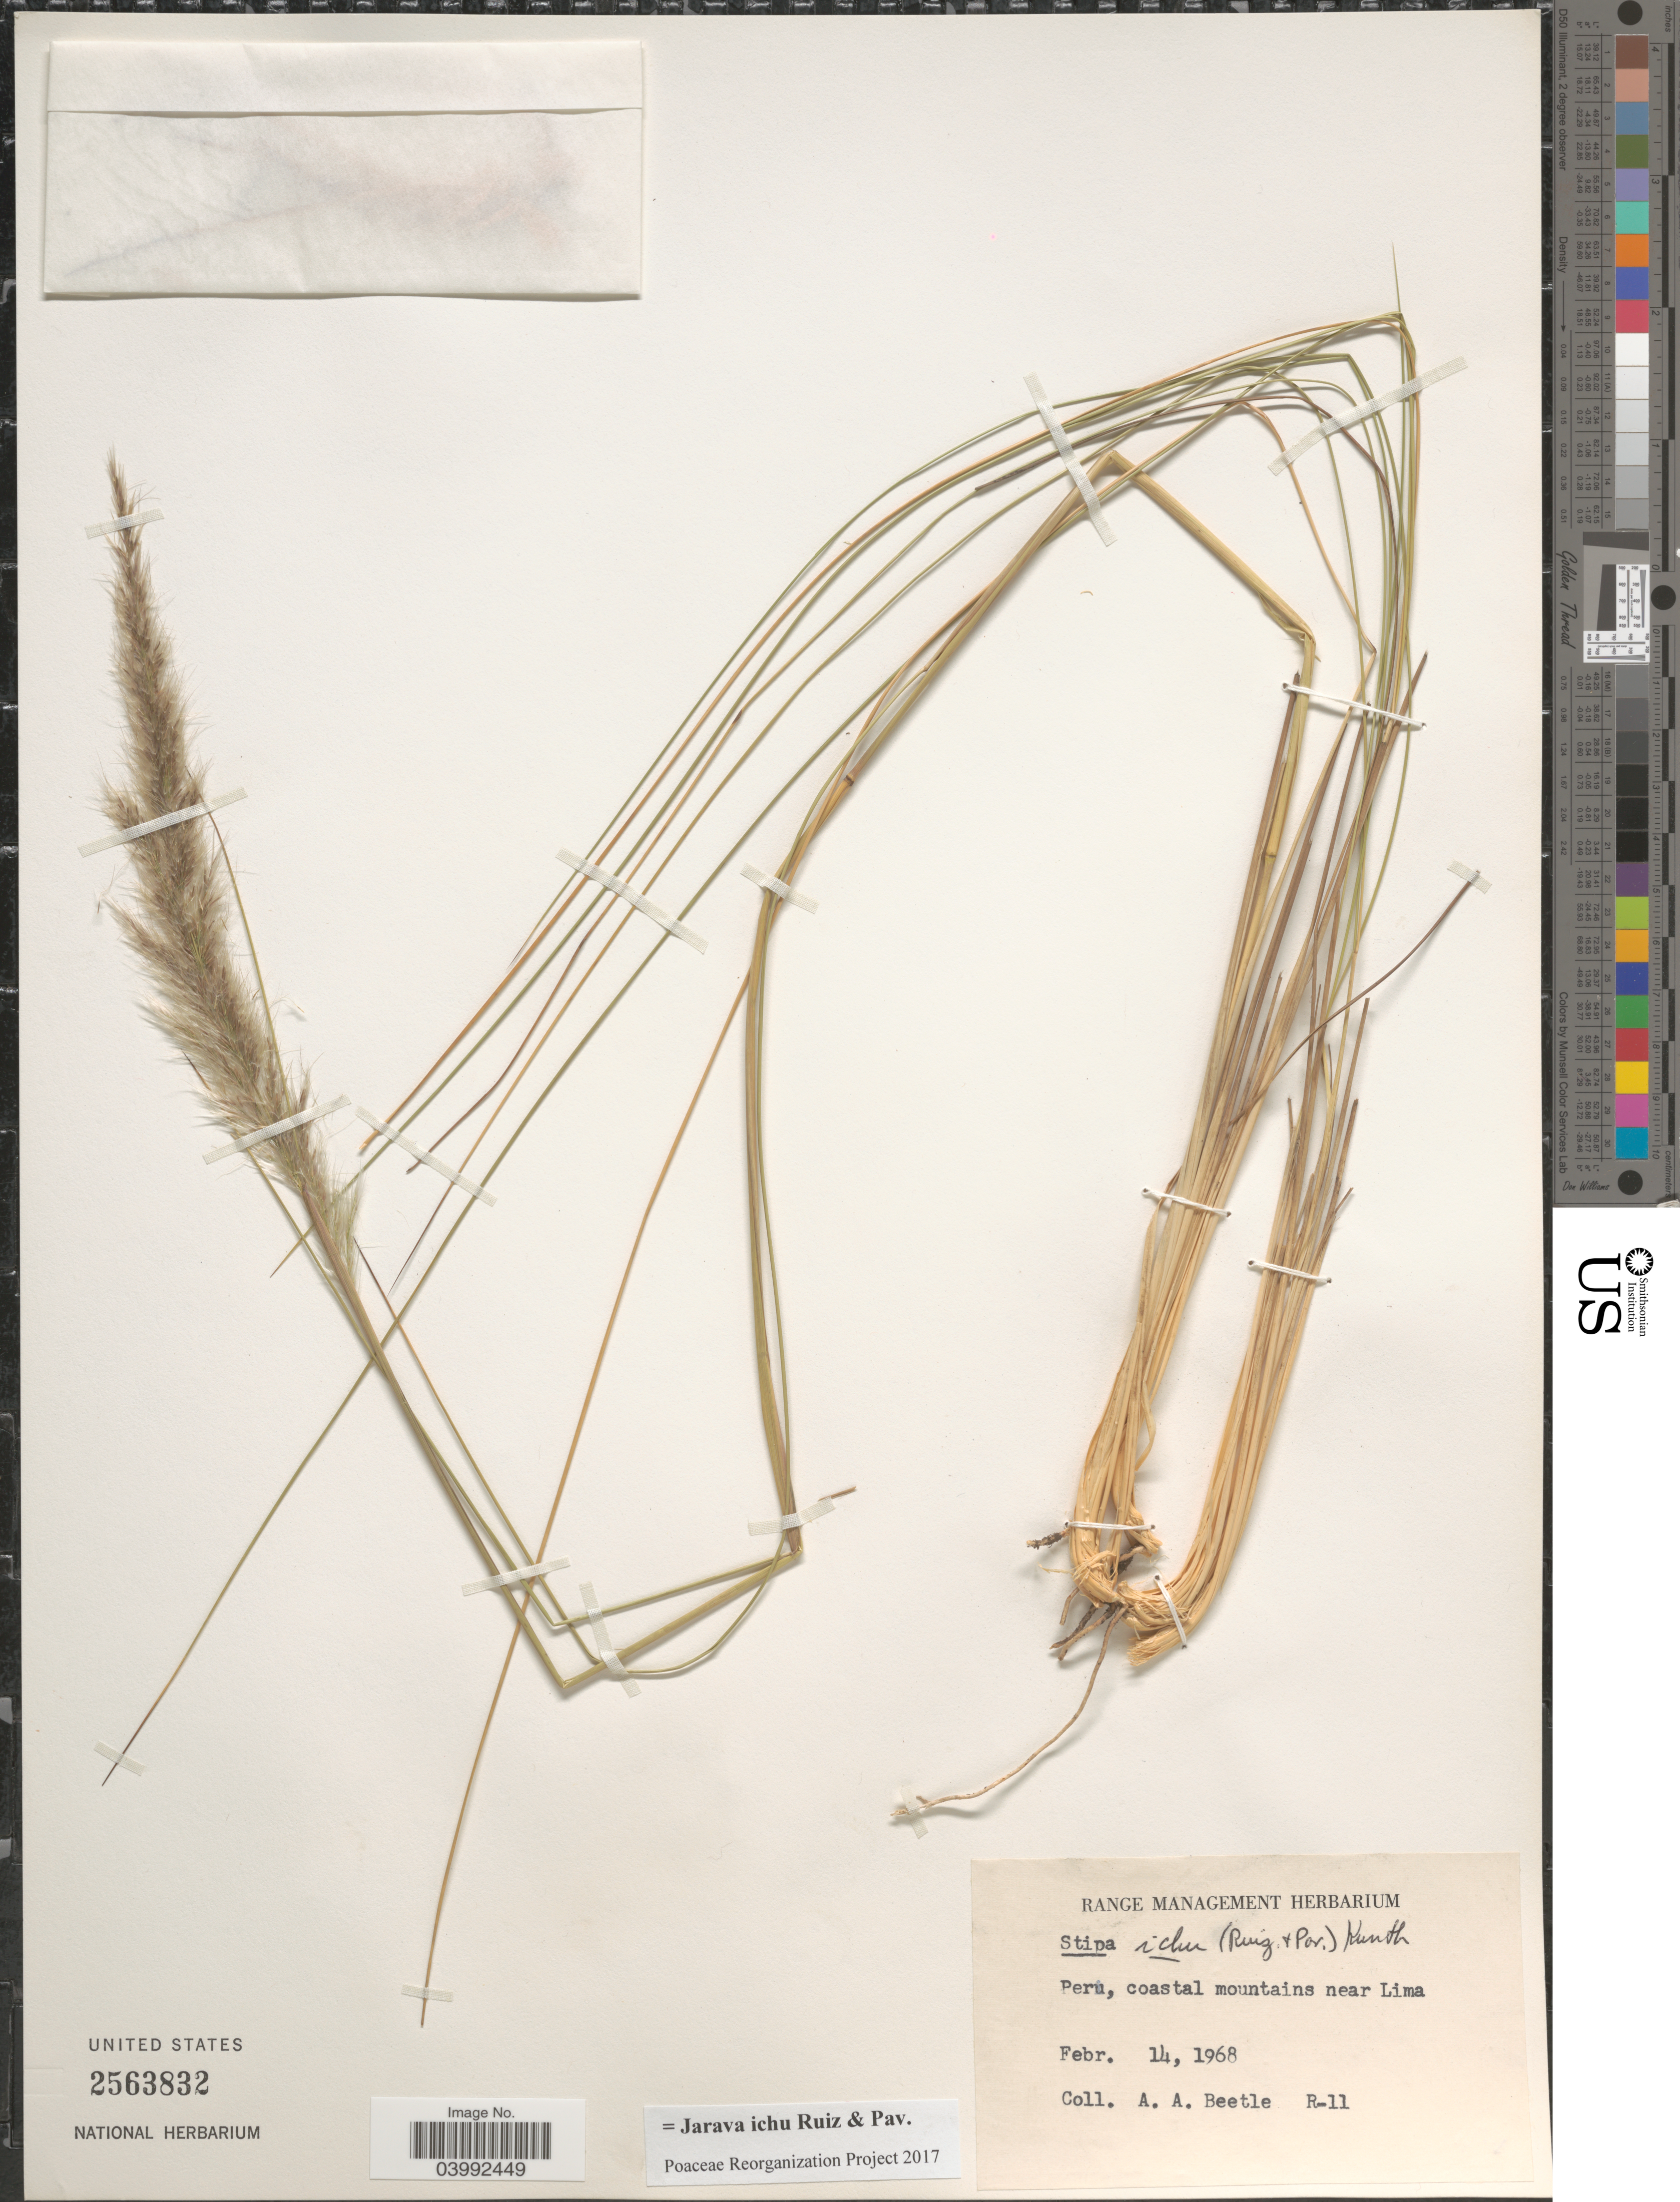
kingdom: Plantae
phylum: Tracheophyta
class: Liliopsida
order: Poales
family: Poaceae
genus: Jarava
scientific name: Jarava ichu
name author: Ruiz & Pav.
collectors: A. A. Beetle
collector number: R-11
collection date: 1968-02-14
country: Peru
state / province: Lima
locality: Coastal mountains near Lima.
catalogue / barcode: US 2563832